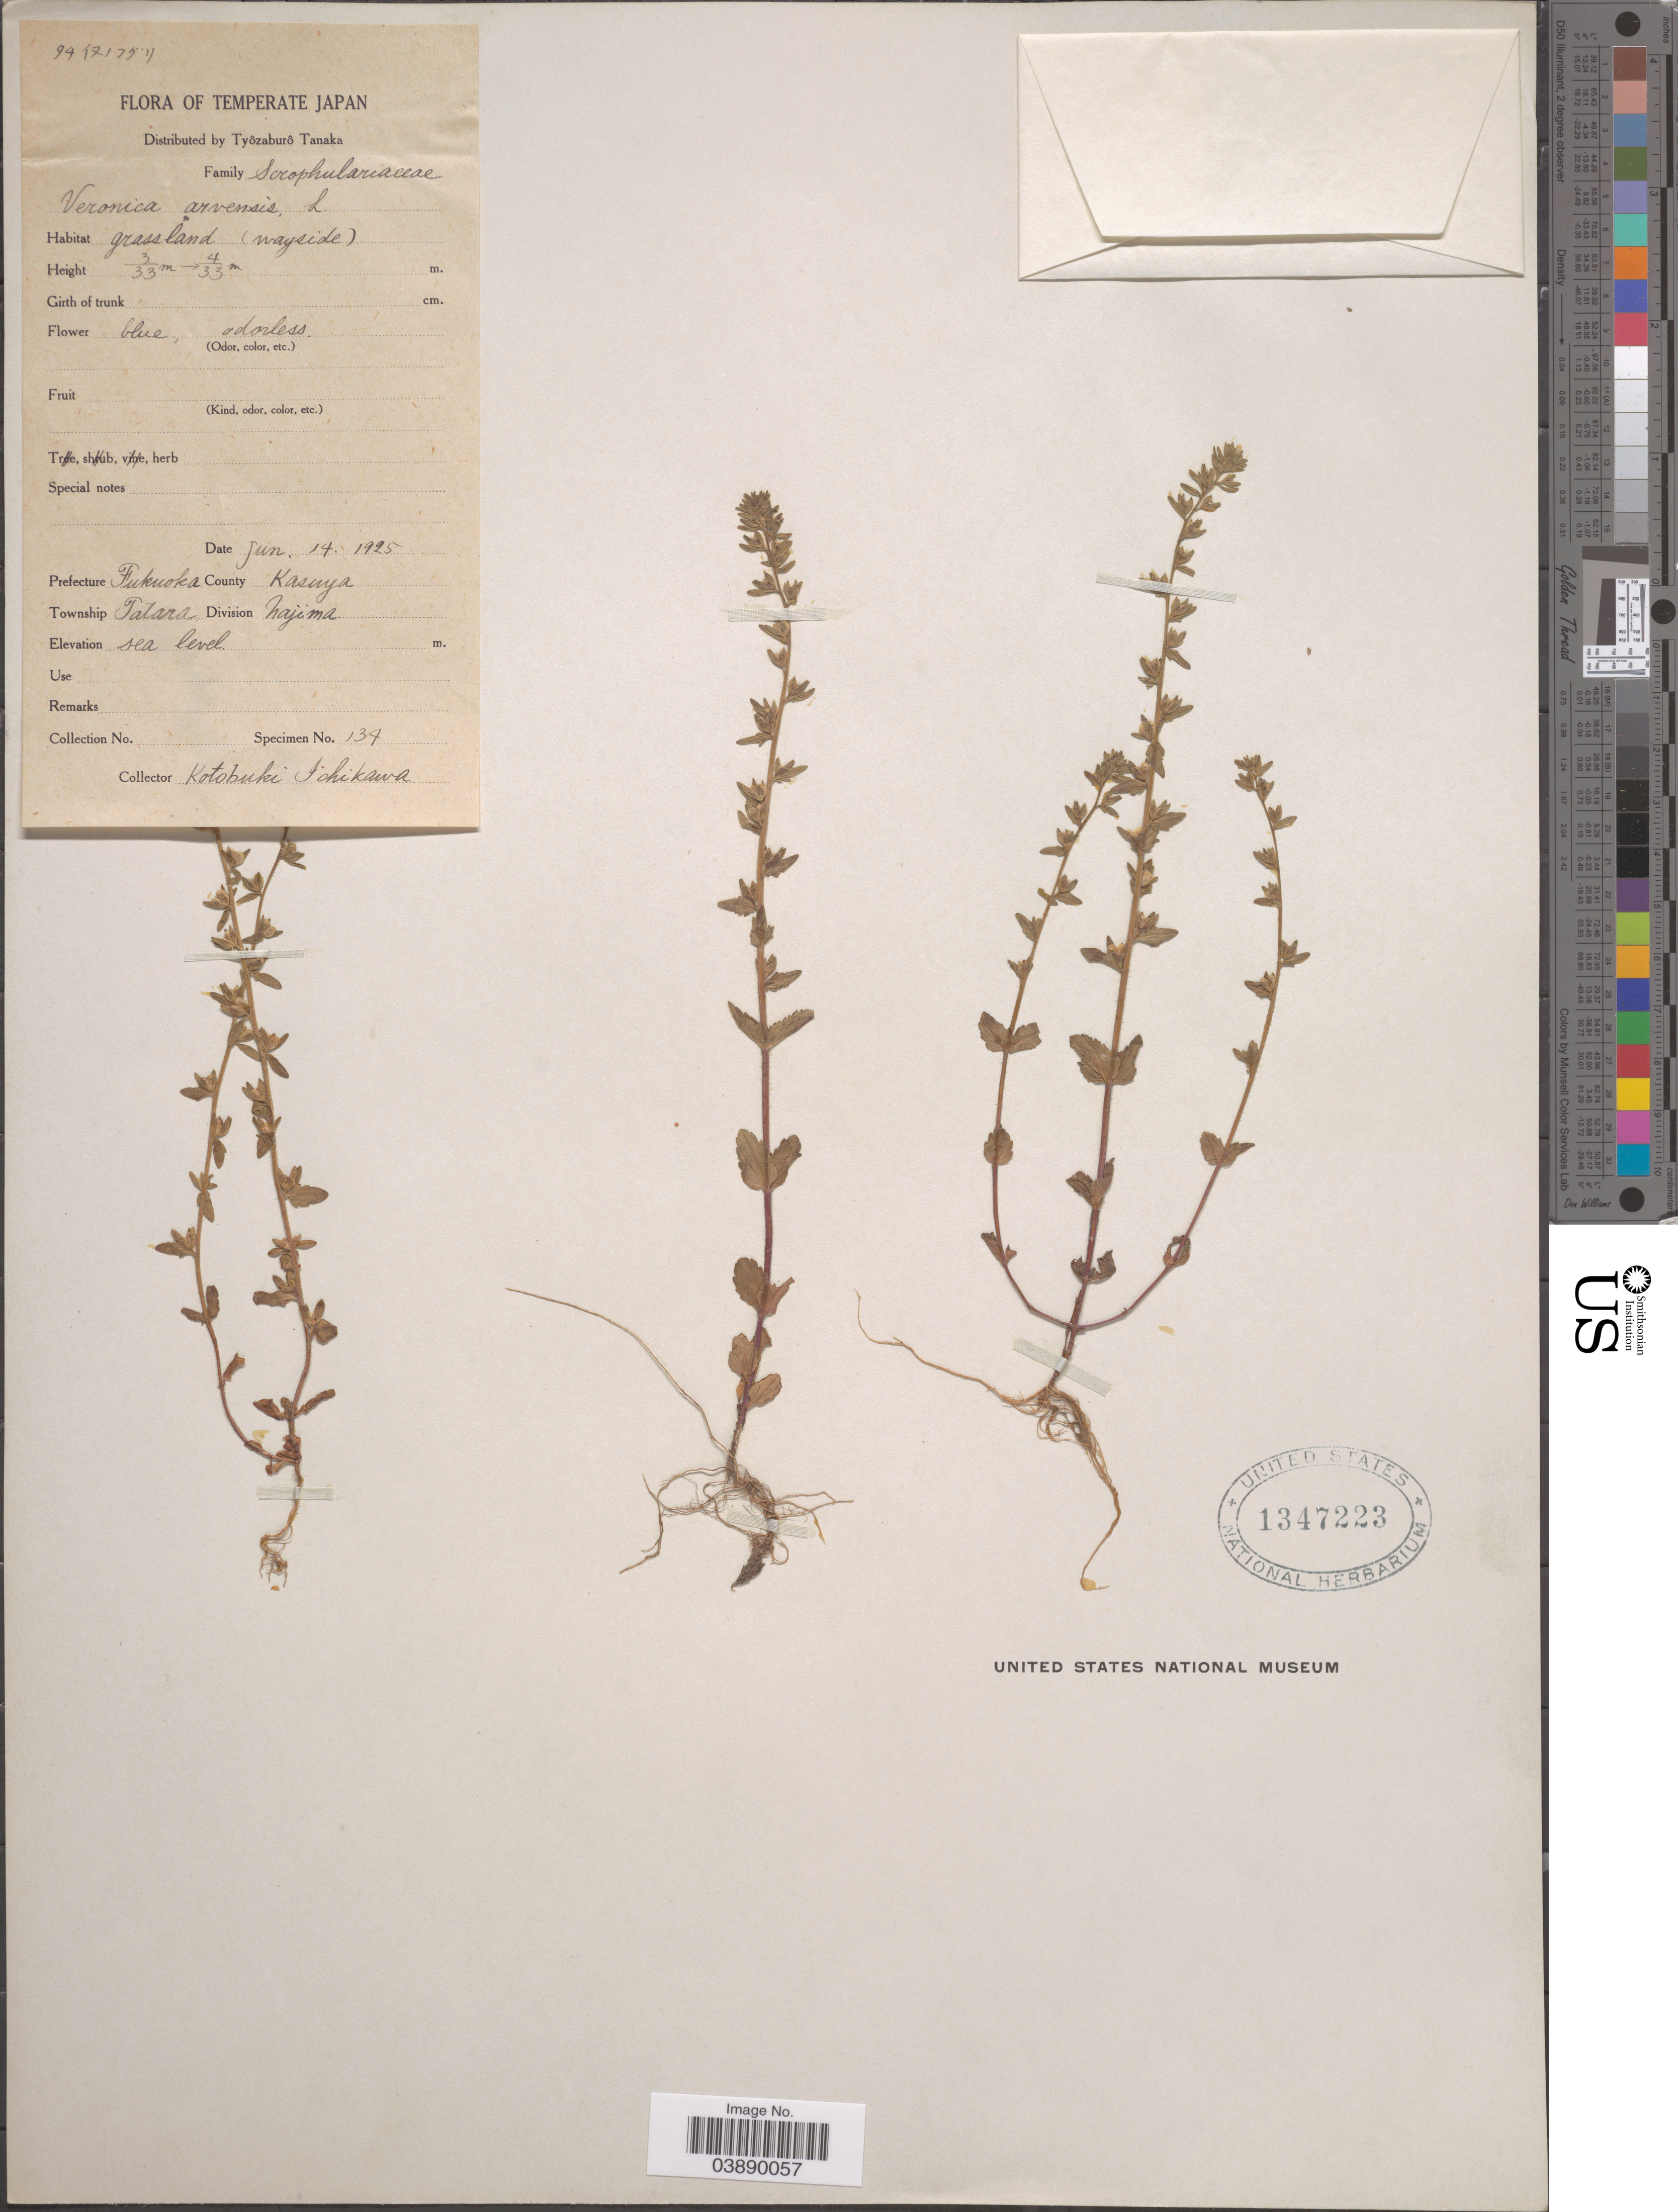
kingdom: Plantae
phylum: Tracheophyta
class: Magnoliopsida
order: Lamiales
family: Plantaginaceae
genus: Veronica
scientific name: Veronica arvensis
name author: L.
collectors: K. Ichikawa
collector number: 134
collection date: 1925-06-14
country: Japan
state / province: Hukuoka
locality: Prefecture Fukuoka, County Kasuya, Township Tatara, Division Najima.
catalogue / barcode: US 1347223